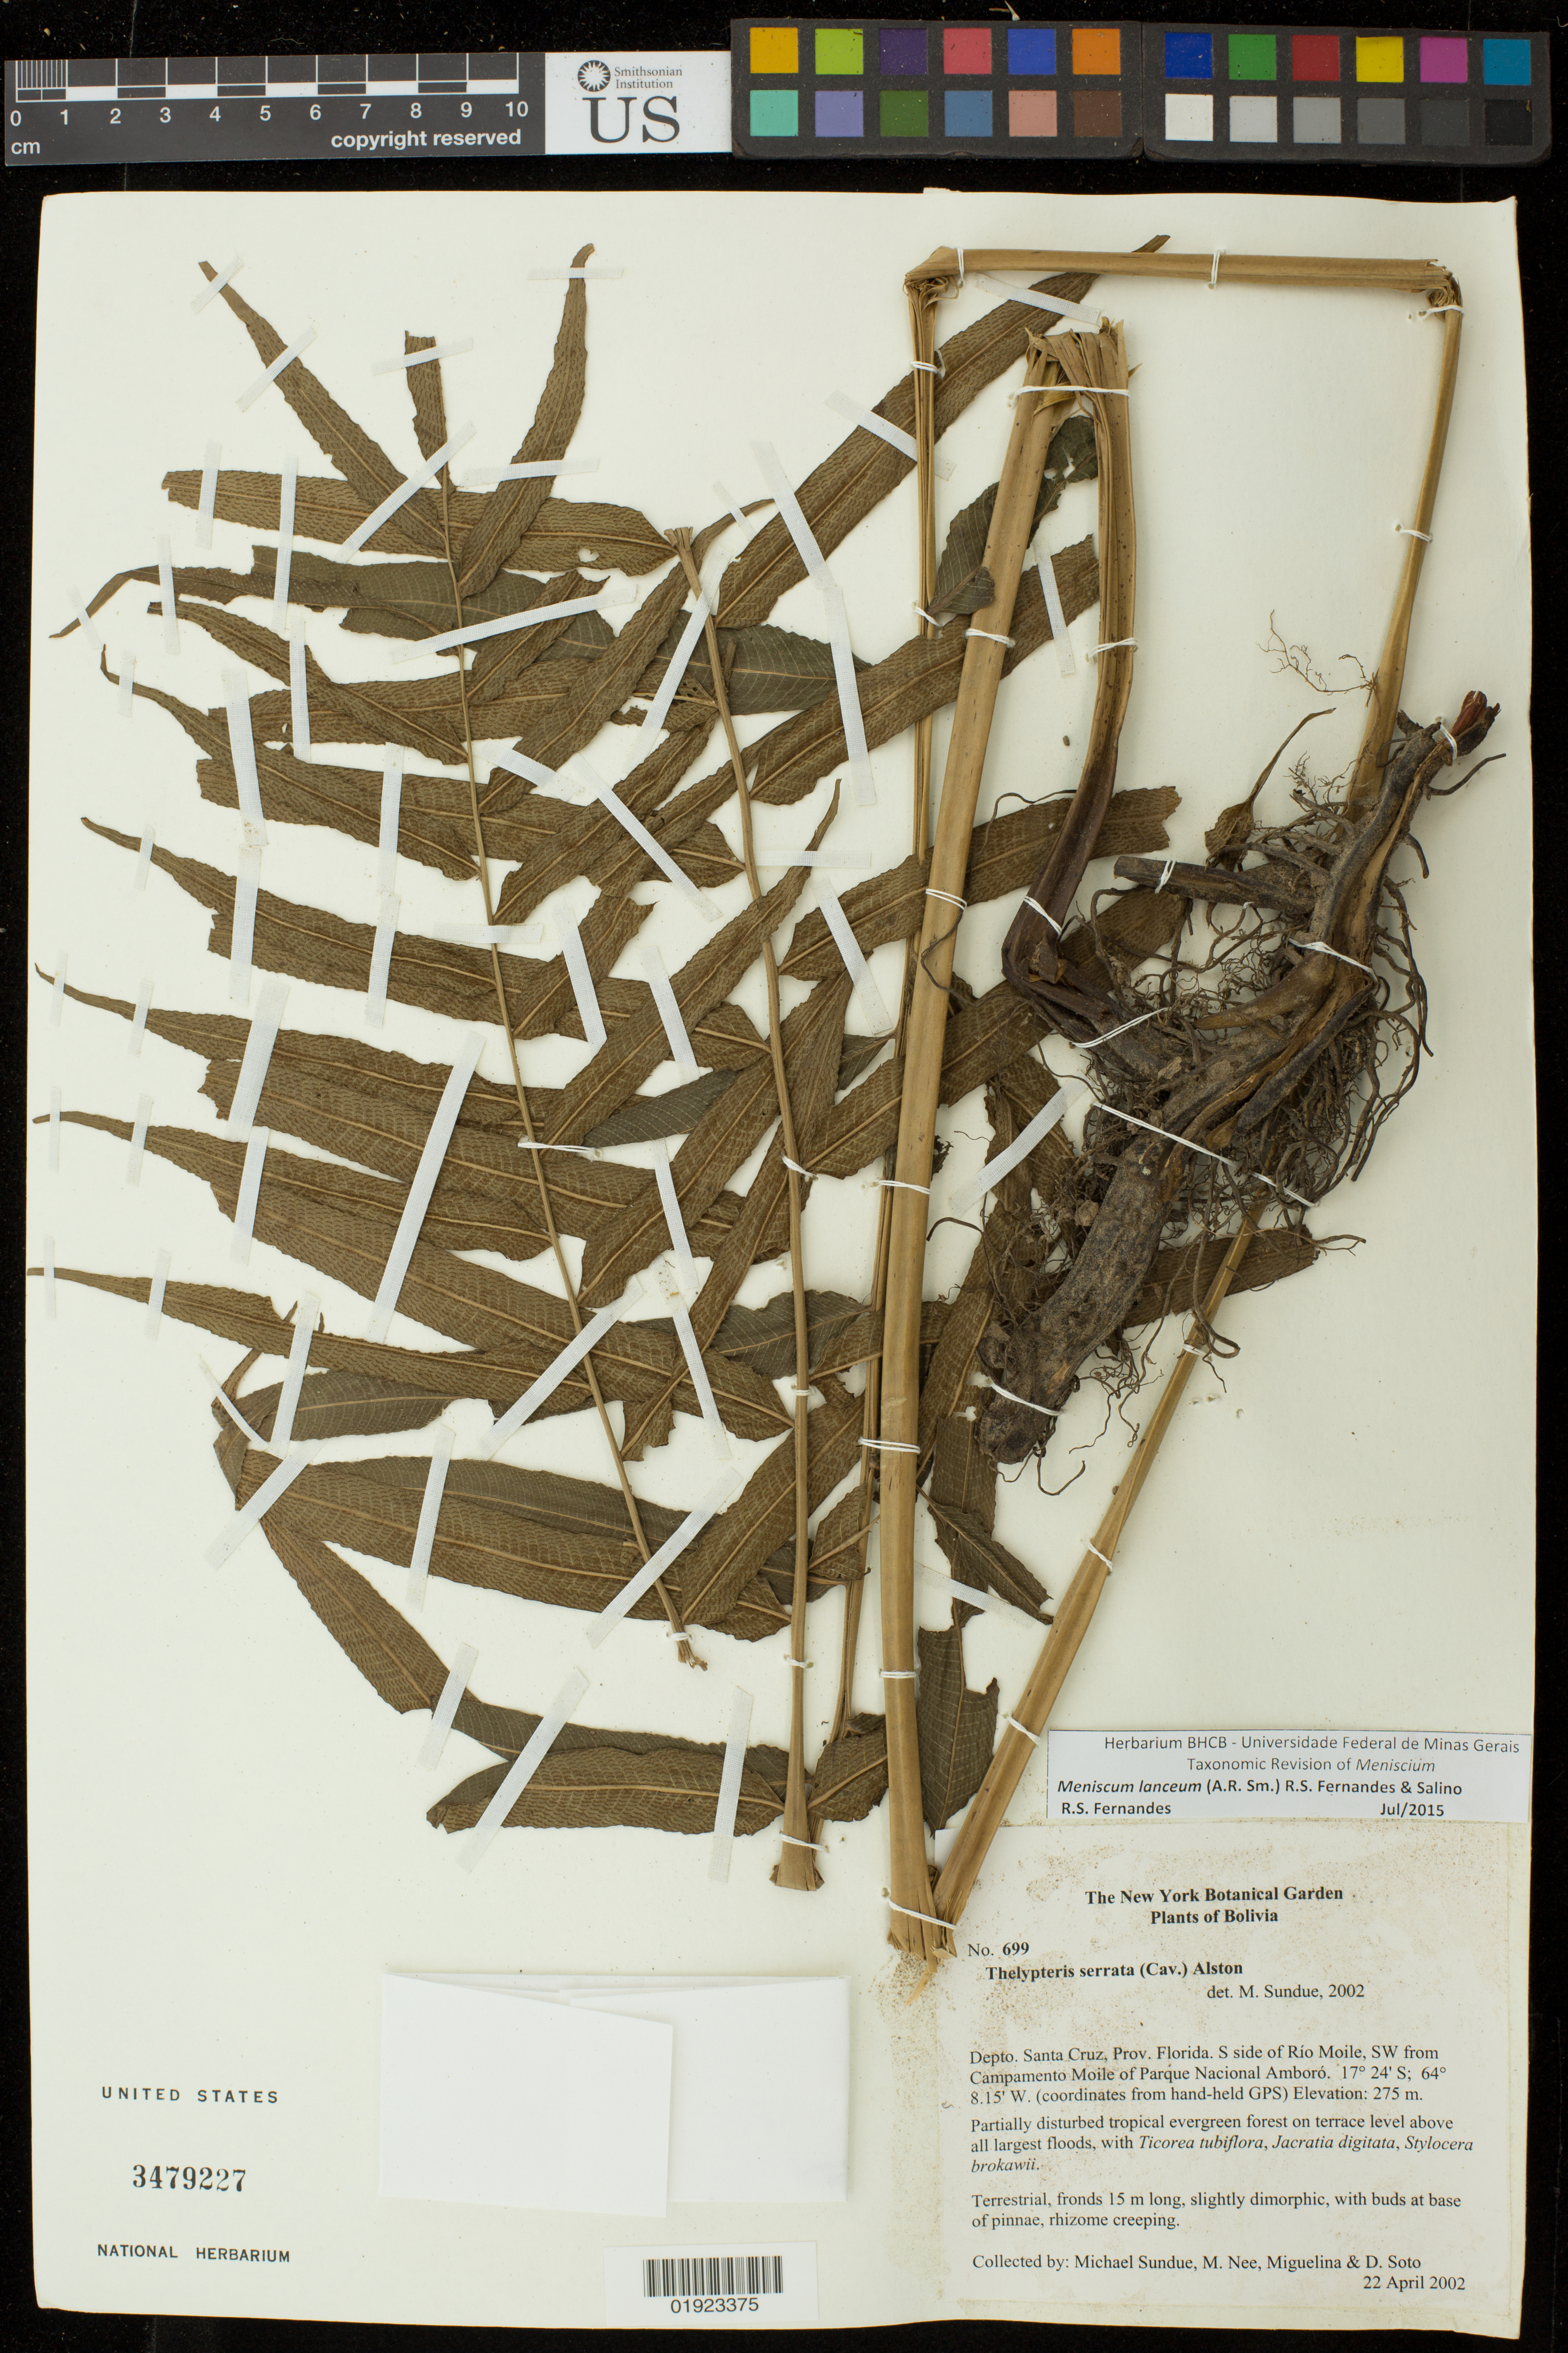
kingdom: Plantae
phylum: Tracheophyta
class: Polypodiopsida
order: Polypodiales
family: Thelypteridaceae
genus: Meniscium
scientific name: Meniscium lanceum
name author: (A.R. Sm.) Fernandes & Salino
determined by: Fernandes, R. S.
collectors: M. Sundue, M. Nee, Miguelina & D. Soto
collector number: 699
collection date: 2002-04-22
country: Bolivia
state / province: Santa Cruz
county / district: Florida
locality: S side of Rio Moile, SW from Campamento Moile of Parque Nacional Amboro.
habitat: Partially disturbed tropical evergreen forest on terrace level above all largest floods.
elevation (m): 275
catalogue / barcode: US 3479227